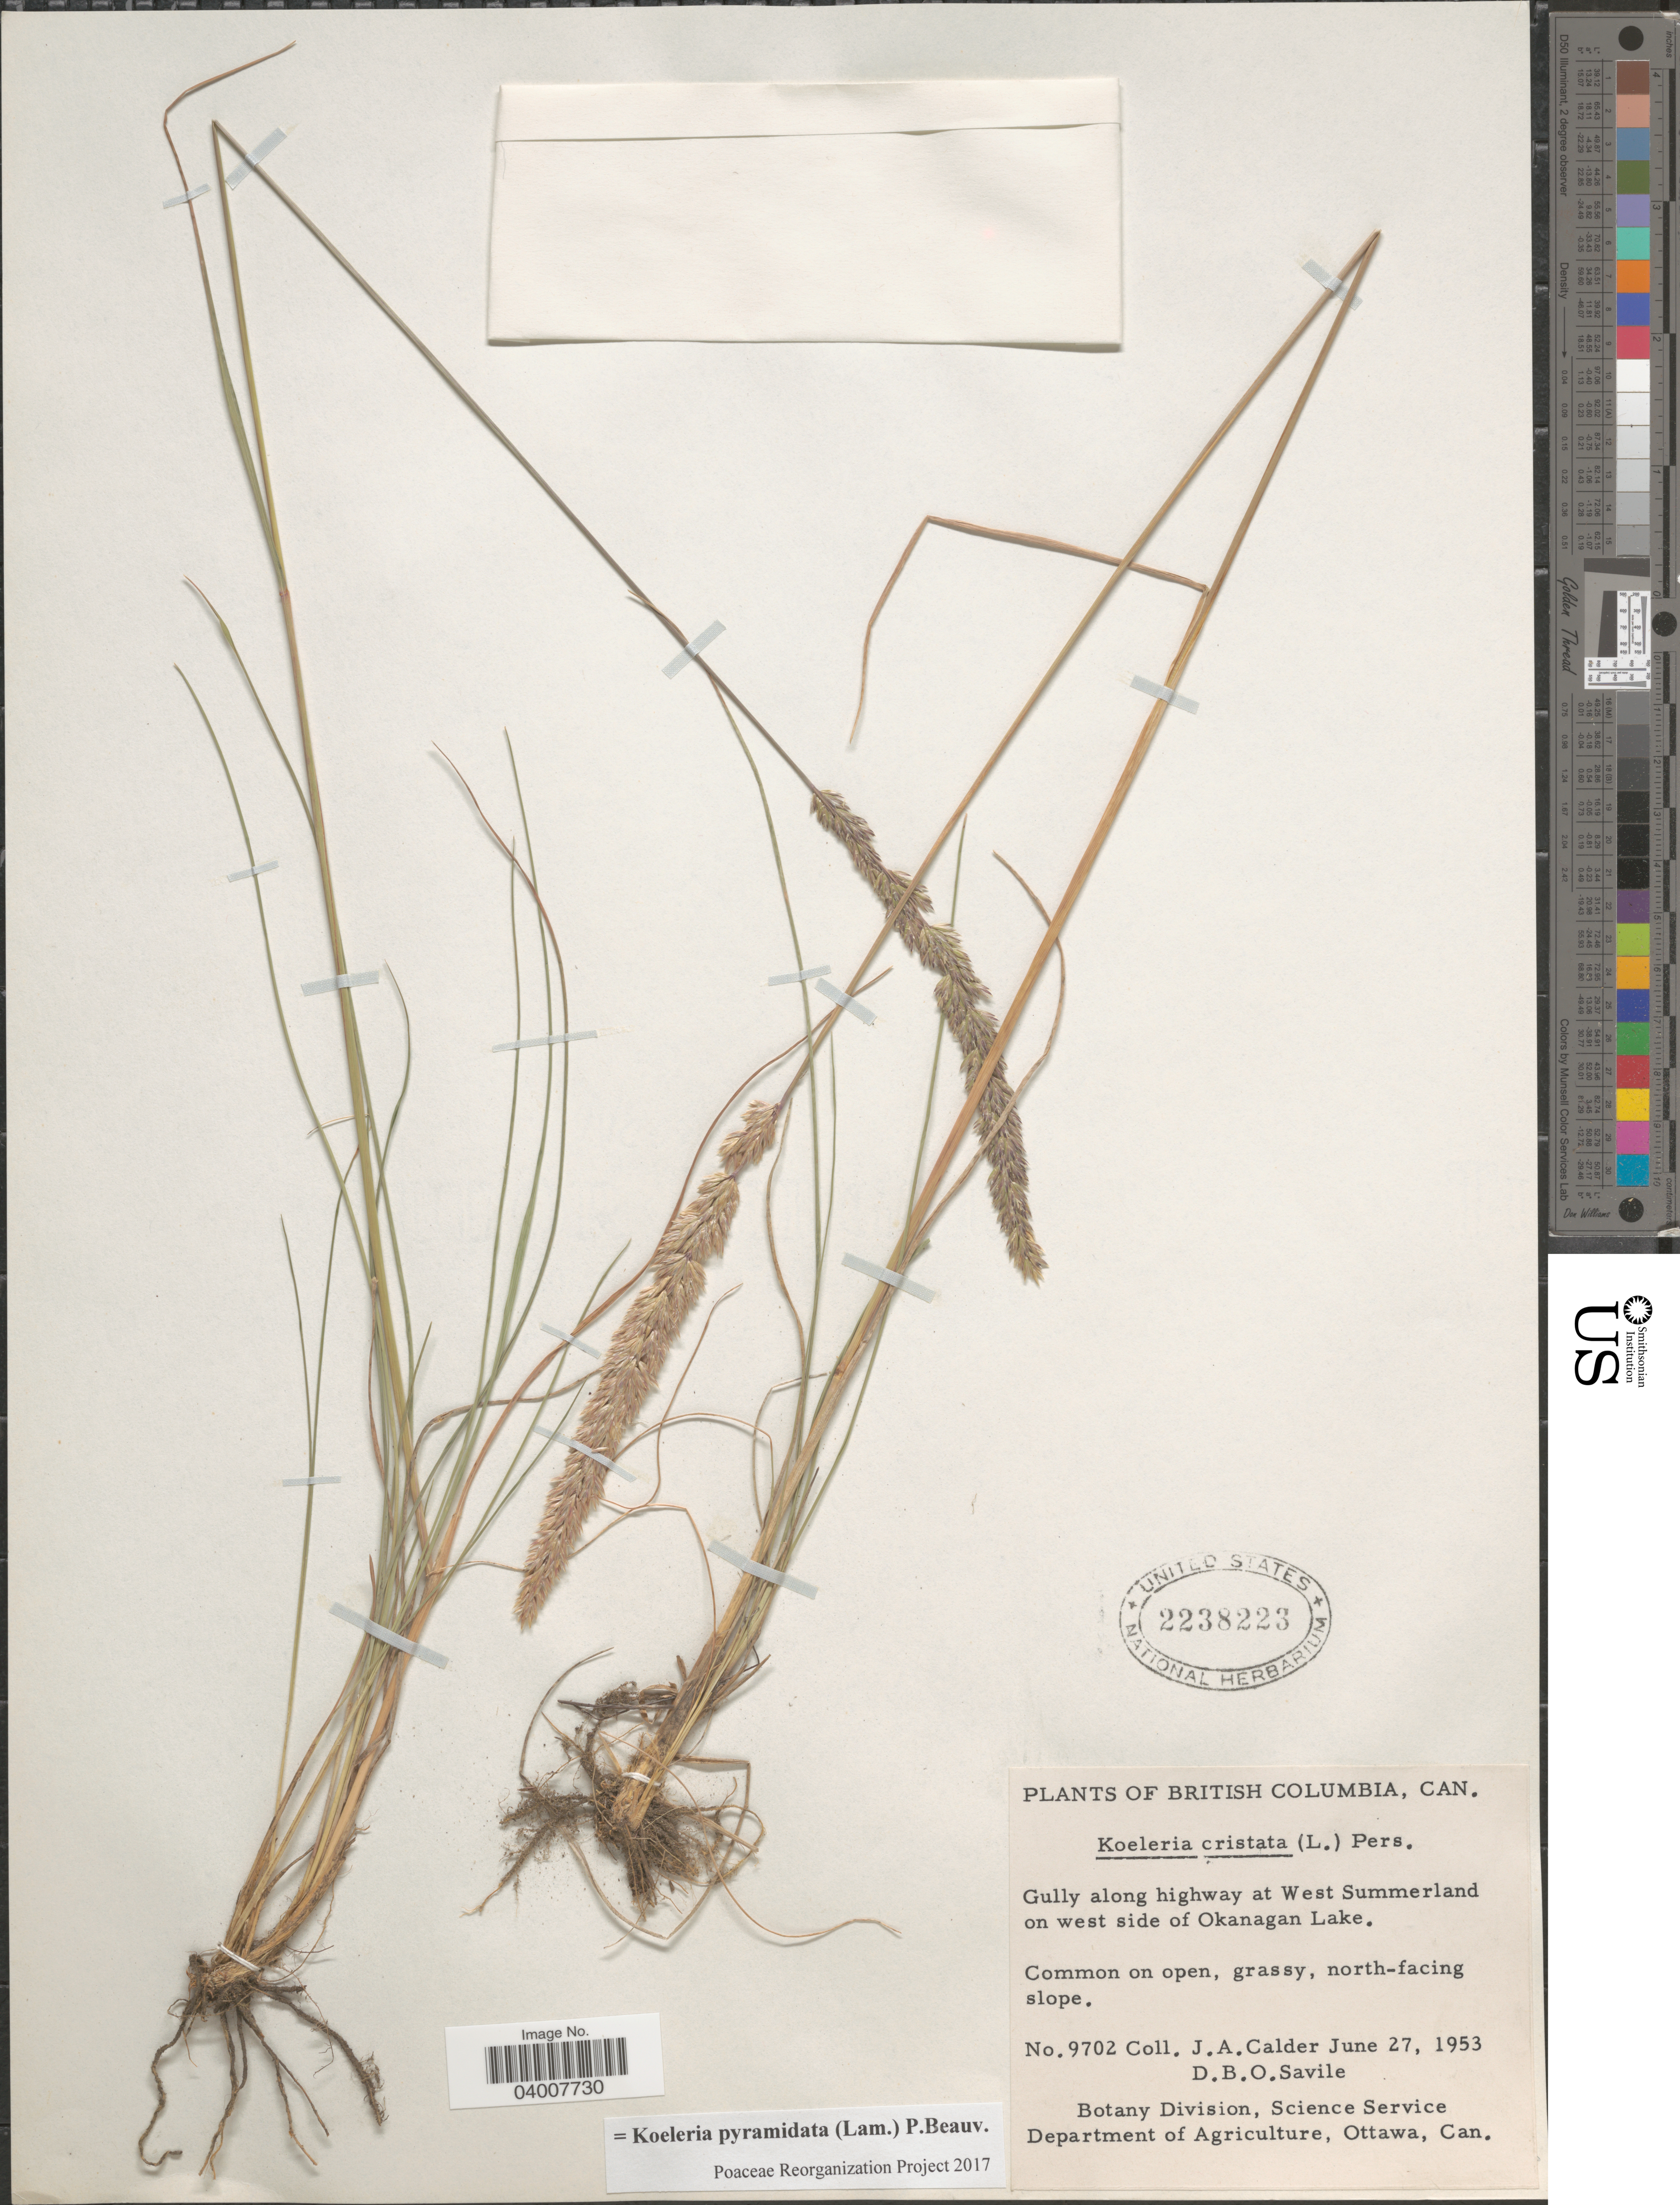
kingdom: Plantae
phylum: Tracheophyta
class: Liliopsida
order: Poales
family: Poaceae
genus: Koeleria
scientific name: Koeleria pyramidata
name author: (Lam.) P. Beauv.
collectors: J. A. Calder & D. Savile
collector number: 9702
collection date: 1953-06-27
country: Canada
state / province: British Columbia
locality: Gully along highway at West Summerland on west side of Okanagan Lake. Common on open, grassy, north-facing slope.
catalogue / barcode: US 2238223